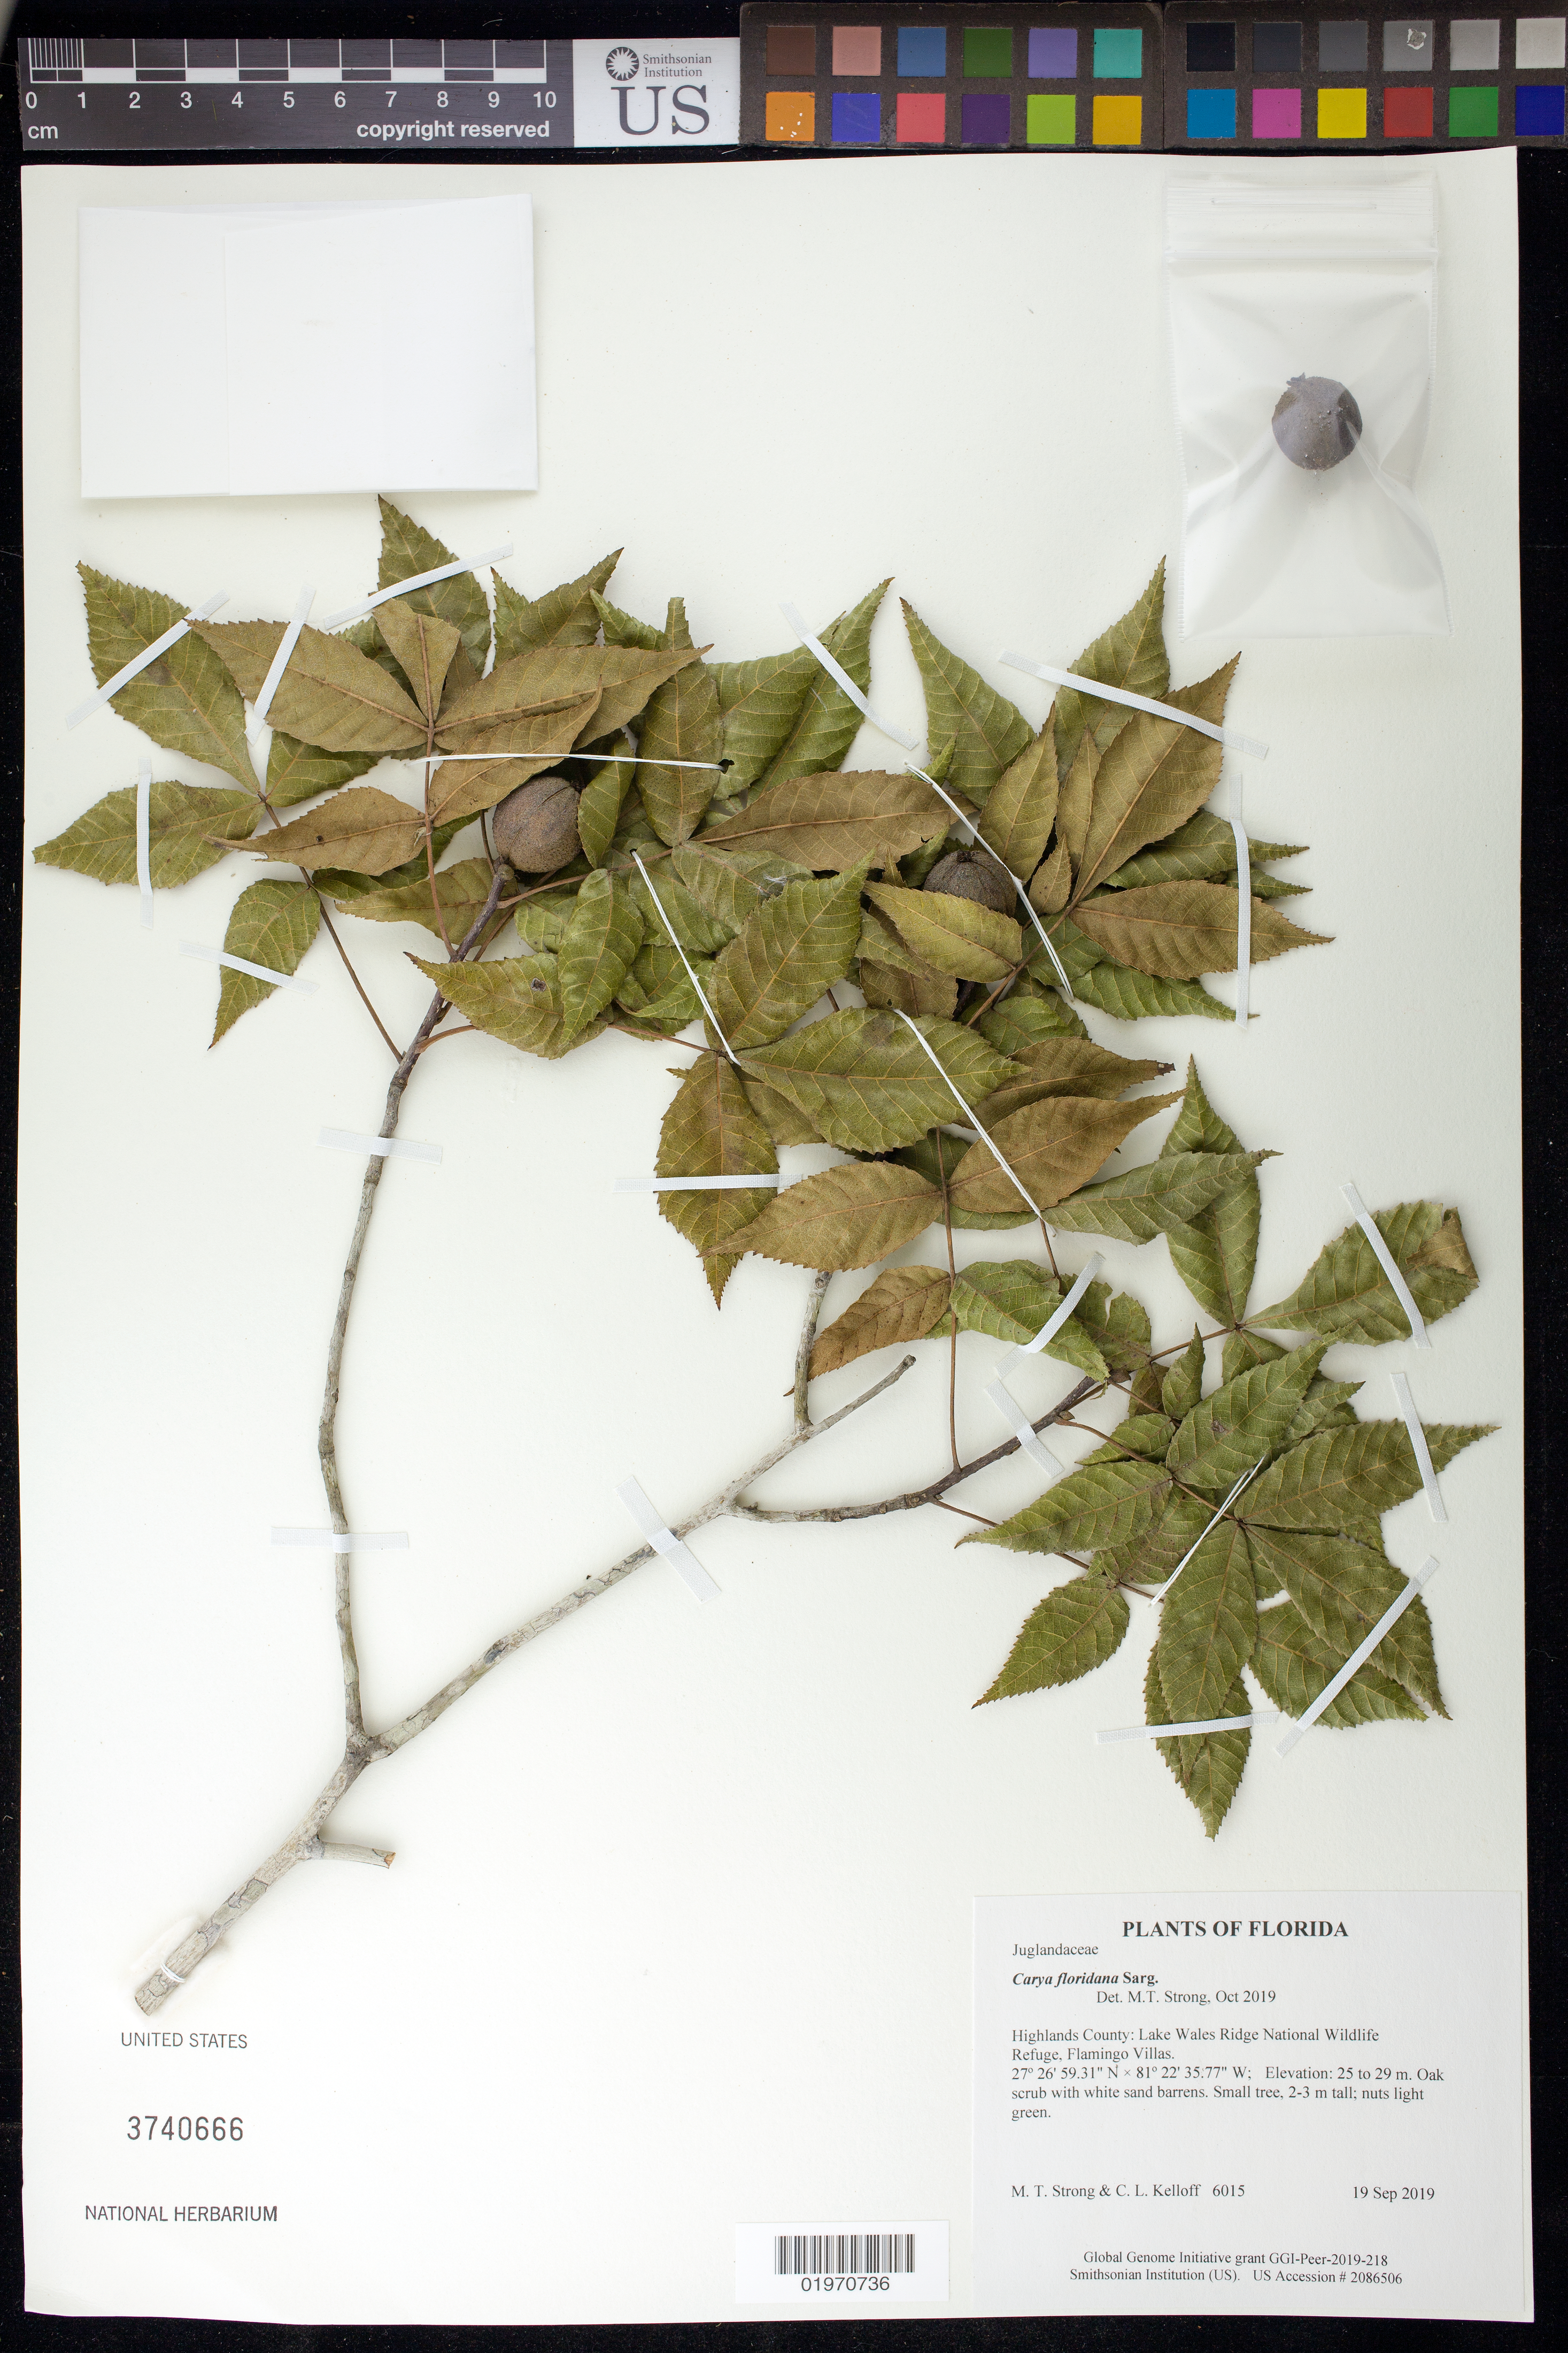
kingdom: Plantae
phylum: Tracheophyta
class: Magnoliopsida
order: Fagales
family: Juglandaceae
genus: Carya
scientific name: Carya floridana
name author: Sarg.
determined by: Strong, Mark T., (BOT), Smithsonian Institution - National Museum of Natural History (UNITED STATES)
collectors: M. T. Strong & C. L. Kelloff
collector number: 6015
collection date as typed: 19 Sep 2019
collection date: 2019-09-19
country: United States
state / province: Florida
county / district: Highlands County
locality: Lake Wales Ridge National Wildlife Refuge, Flamingo Villas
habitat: Oak scrub with white sand barrens.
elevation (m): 25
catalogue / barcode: US 3740666